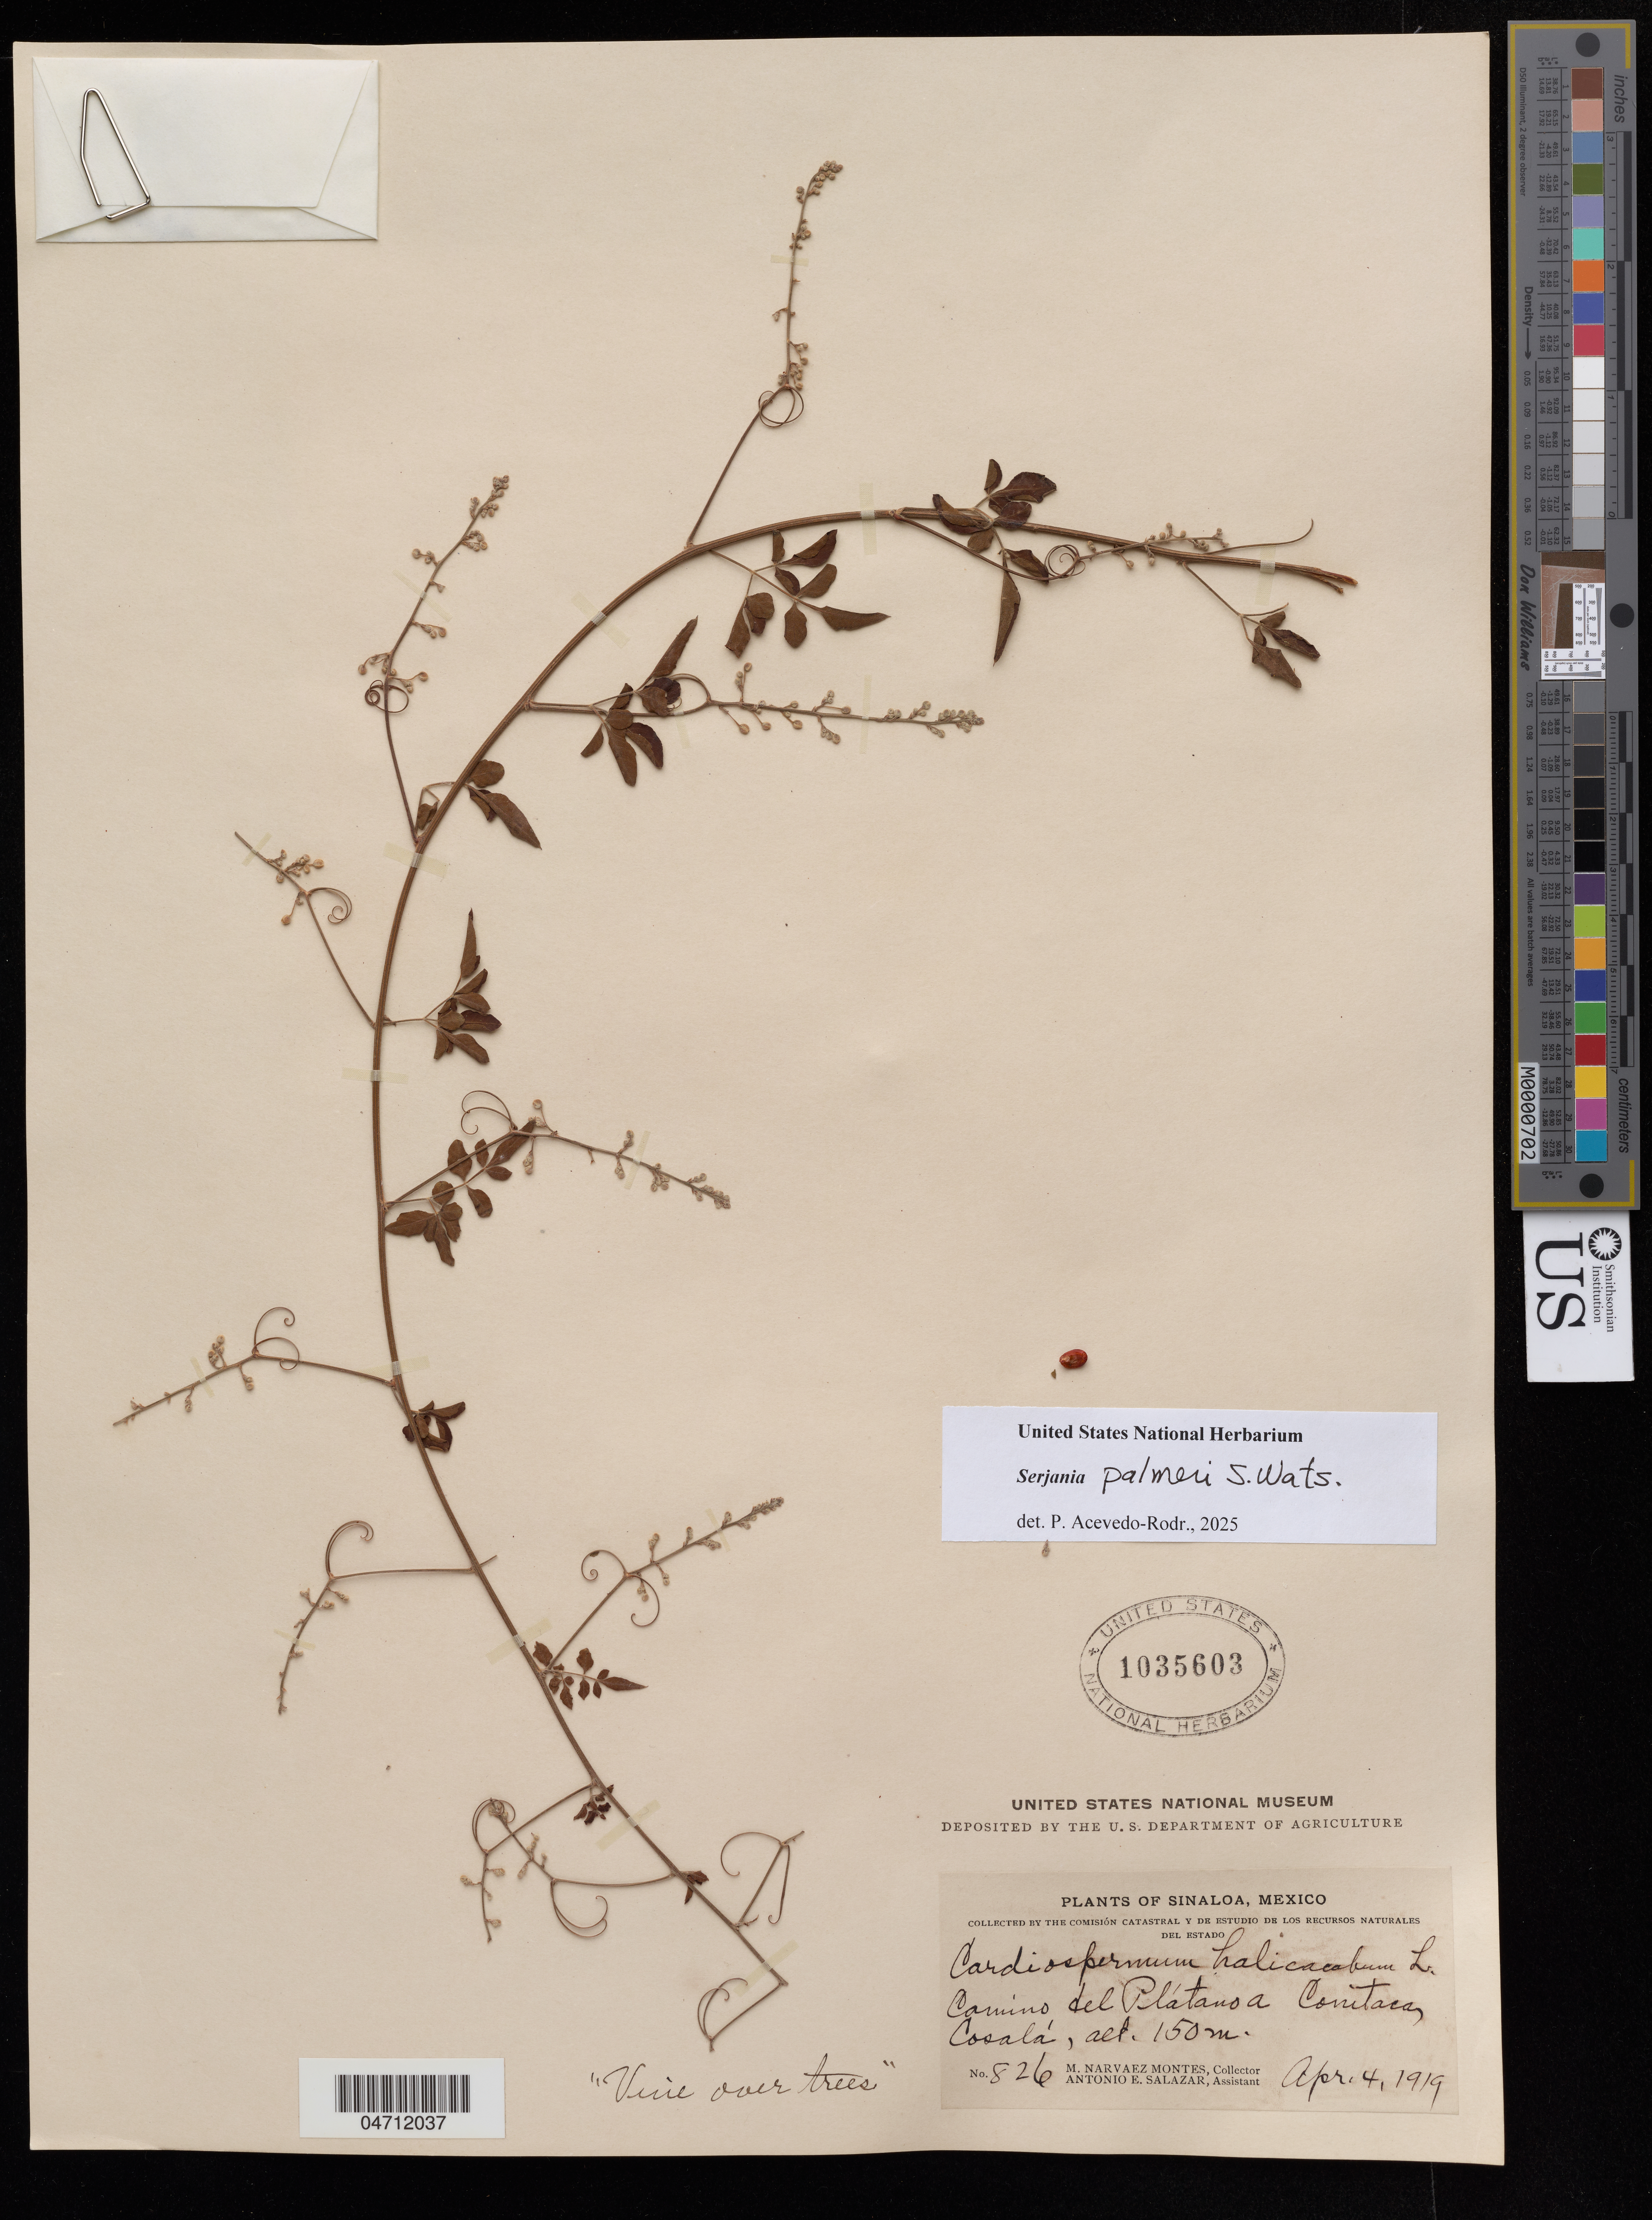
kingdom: Plantae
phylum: Tracheophyta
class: Magnoliopsida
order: Sapindales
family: Sapindaceae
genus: Serjania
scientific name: Serjania palmeri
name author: S. Watson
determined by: Acevedo-Rodriguez, P., (US), Smithsonian Institution - National Museum of Natural History (UNITED STATES)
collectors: M. Narvaez-Montes & A. E. Salazar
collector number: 826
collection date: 1919-04-04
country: Mexico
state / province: Sinaloa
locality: Rancho del Plátano, Cosalá.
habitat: Camino - vine over trees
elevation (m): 160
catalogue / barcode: US 1035603